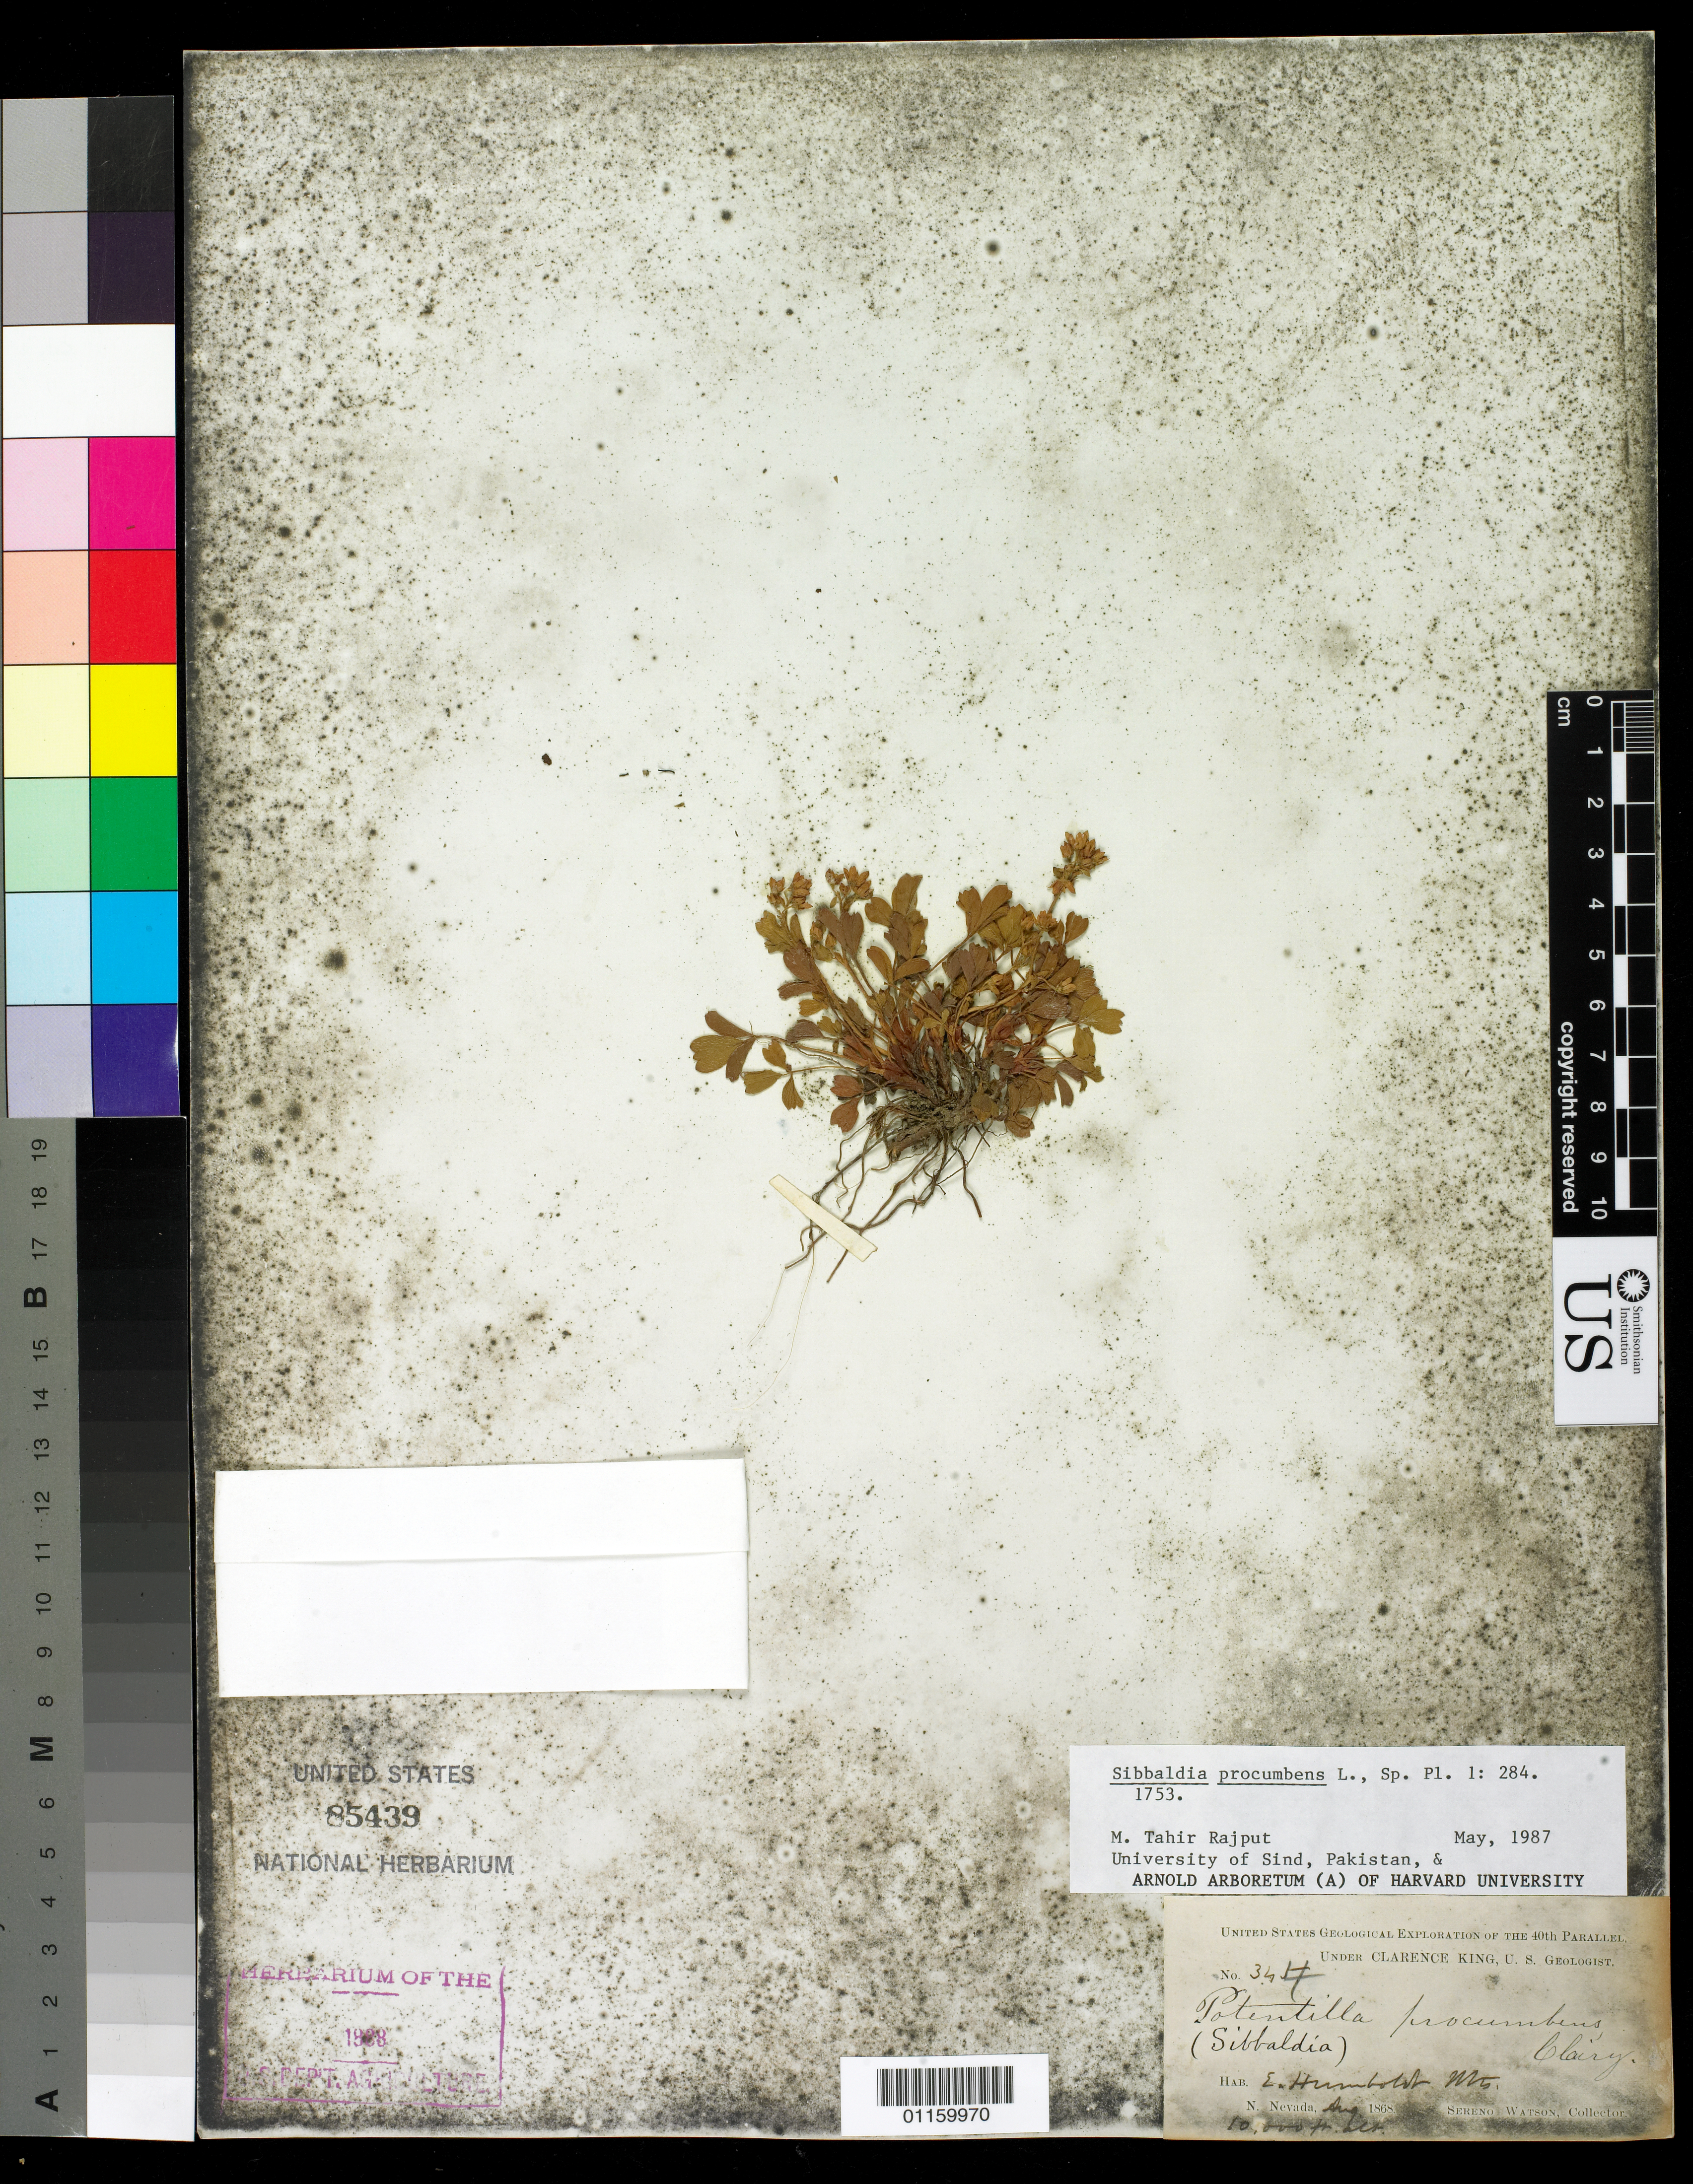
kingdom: Plantae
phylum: Tracheophyta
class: Magnoliopsida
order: Rosales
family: Rosaceae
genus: Sibbaldia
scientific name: Sibbaldia procumbens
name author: L.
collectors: S. Watson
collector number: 344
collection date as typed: Aug 1868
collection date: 1868-08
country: United States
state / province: Nevada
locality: E. Humboldt Mts., N. Nevada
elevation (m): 3048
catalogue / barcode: US 85439